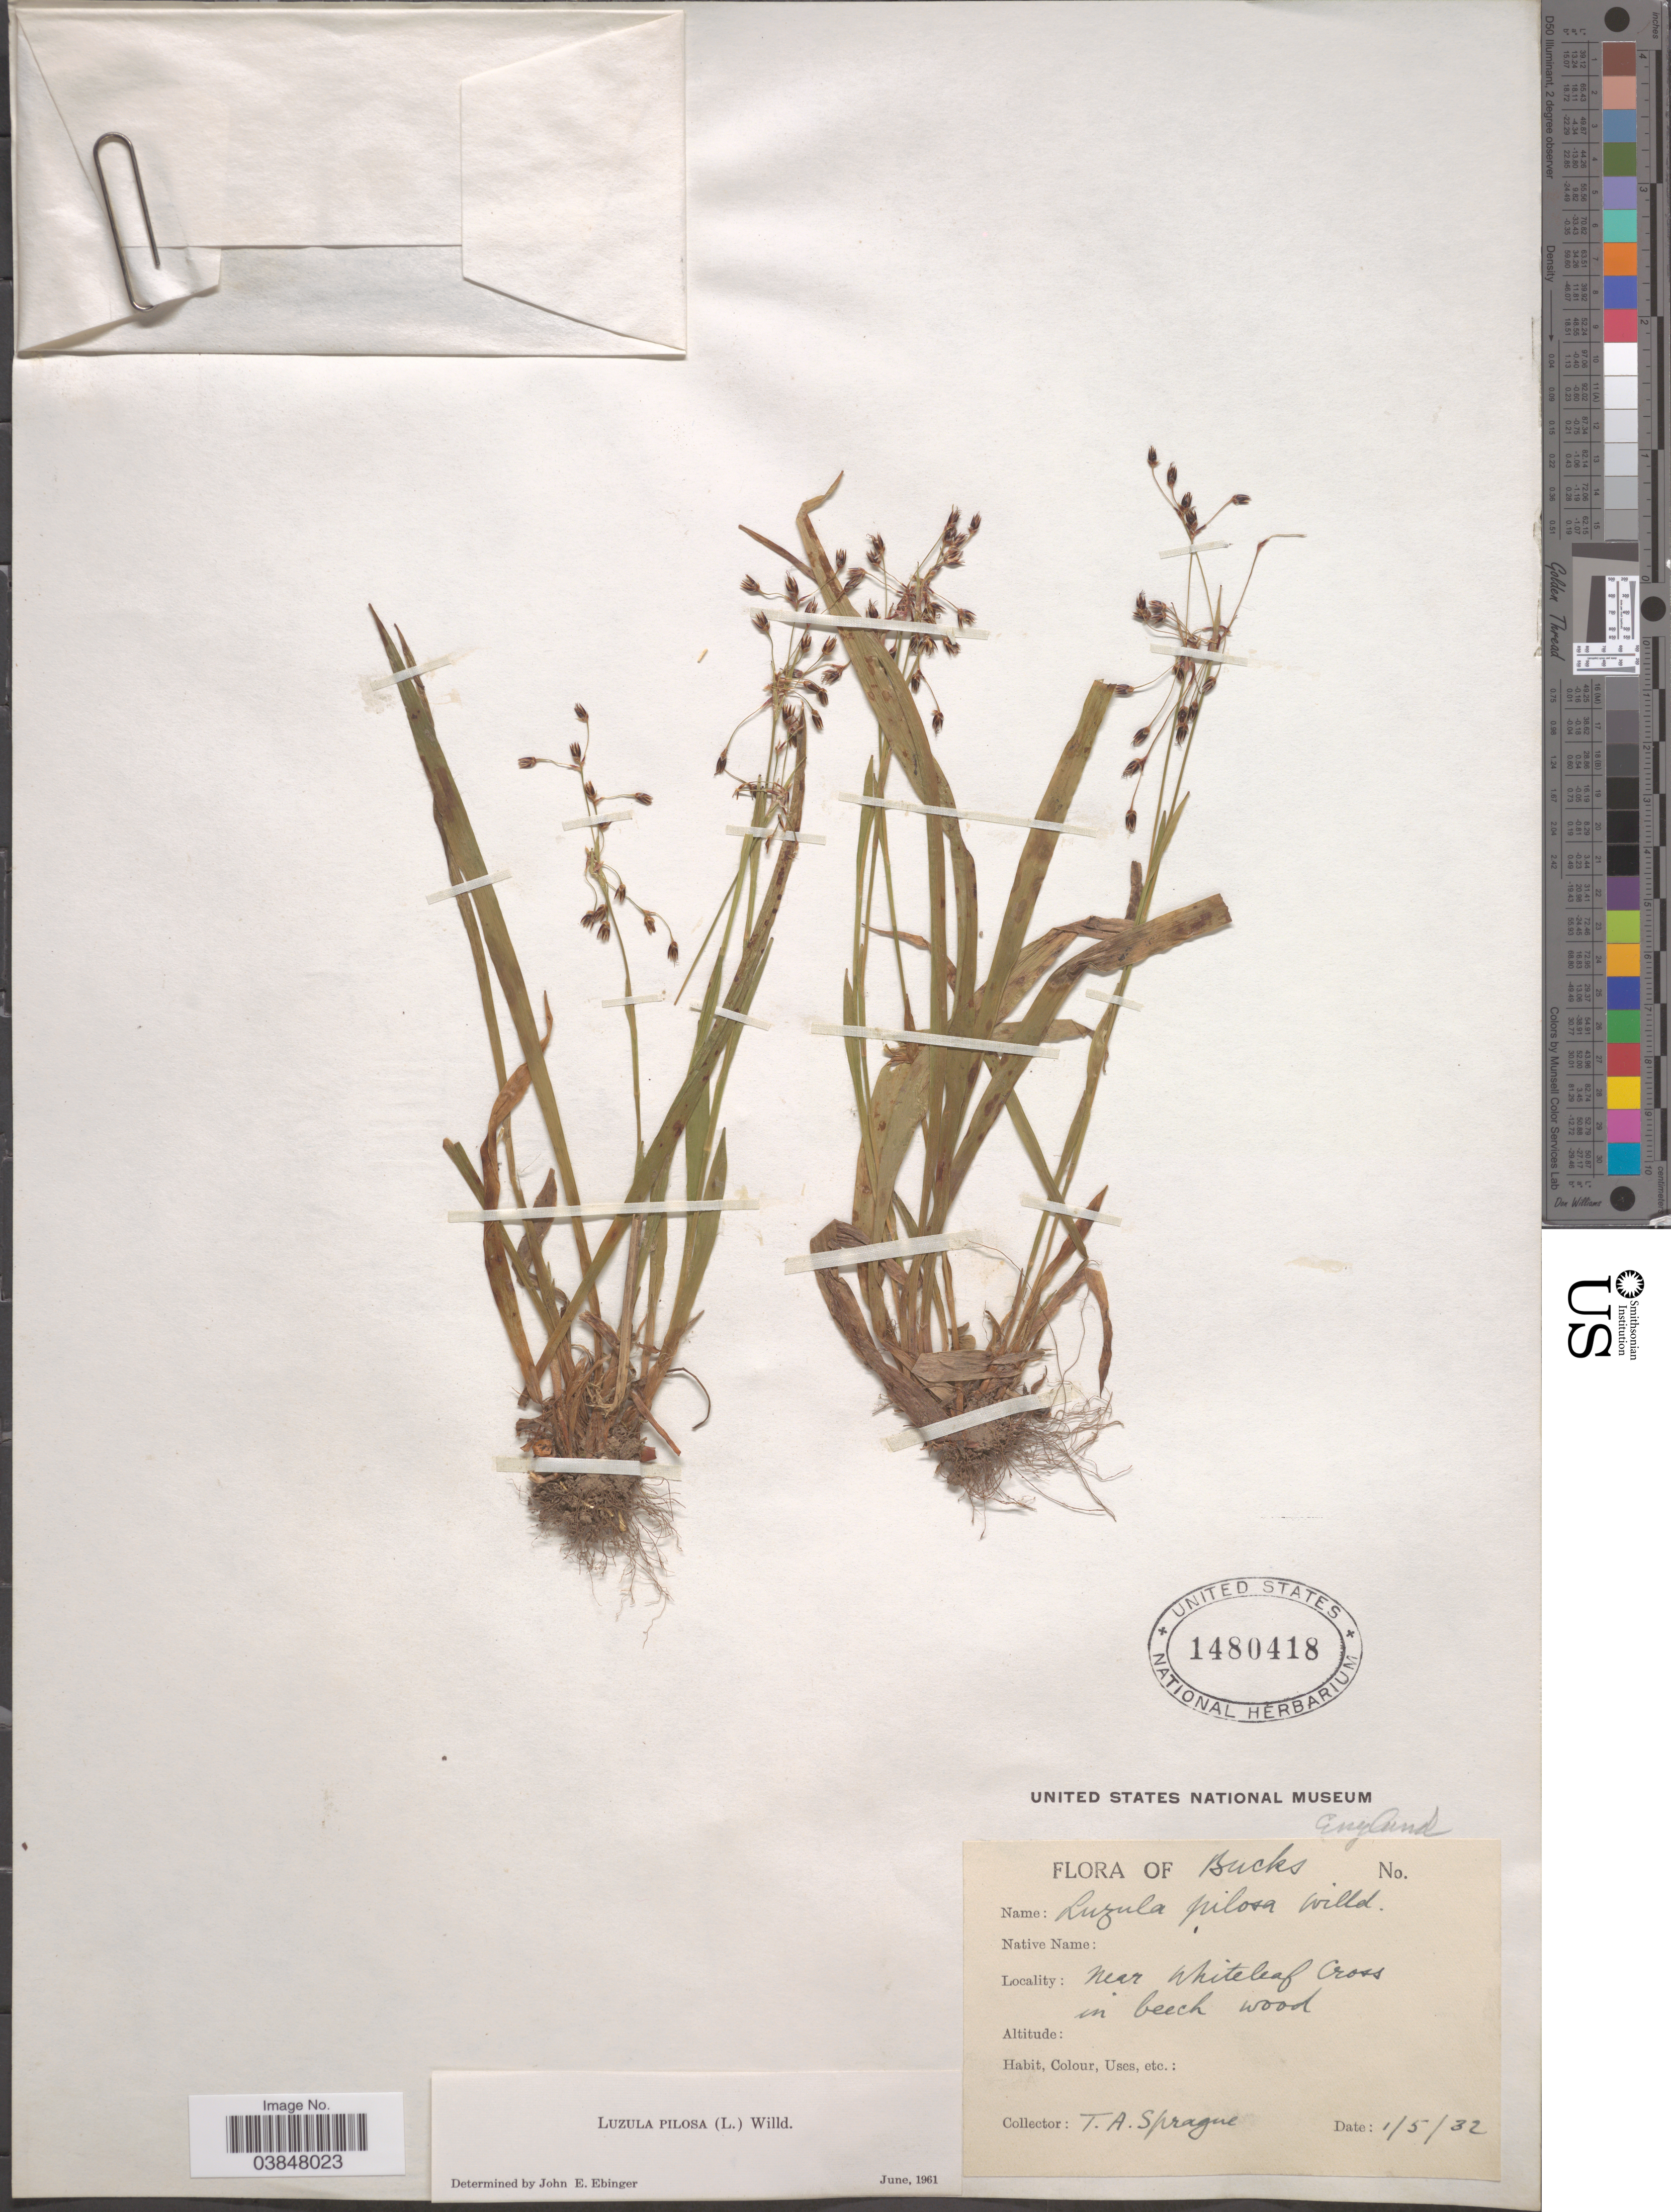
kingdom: Plantae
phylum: Tracheophyta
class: Liliopsida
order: Poales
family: Juncaceae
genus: Luzula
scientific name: Luzula pilosa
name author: (L.) Willd.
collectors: T. A. Sprague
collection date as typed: Transcribed d/m/y: 1/5/32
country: United Kingdom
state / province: England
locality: Bucks. Near Whiteleaf Cross in beech wood.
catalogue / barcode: US 1480418